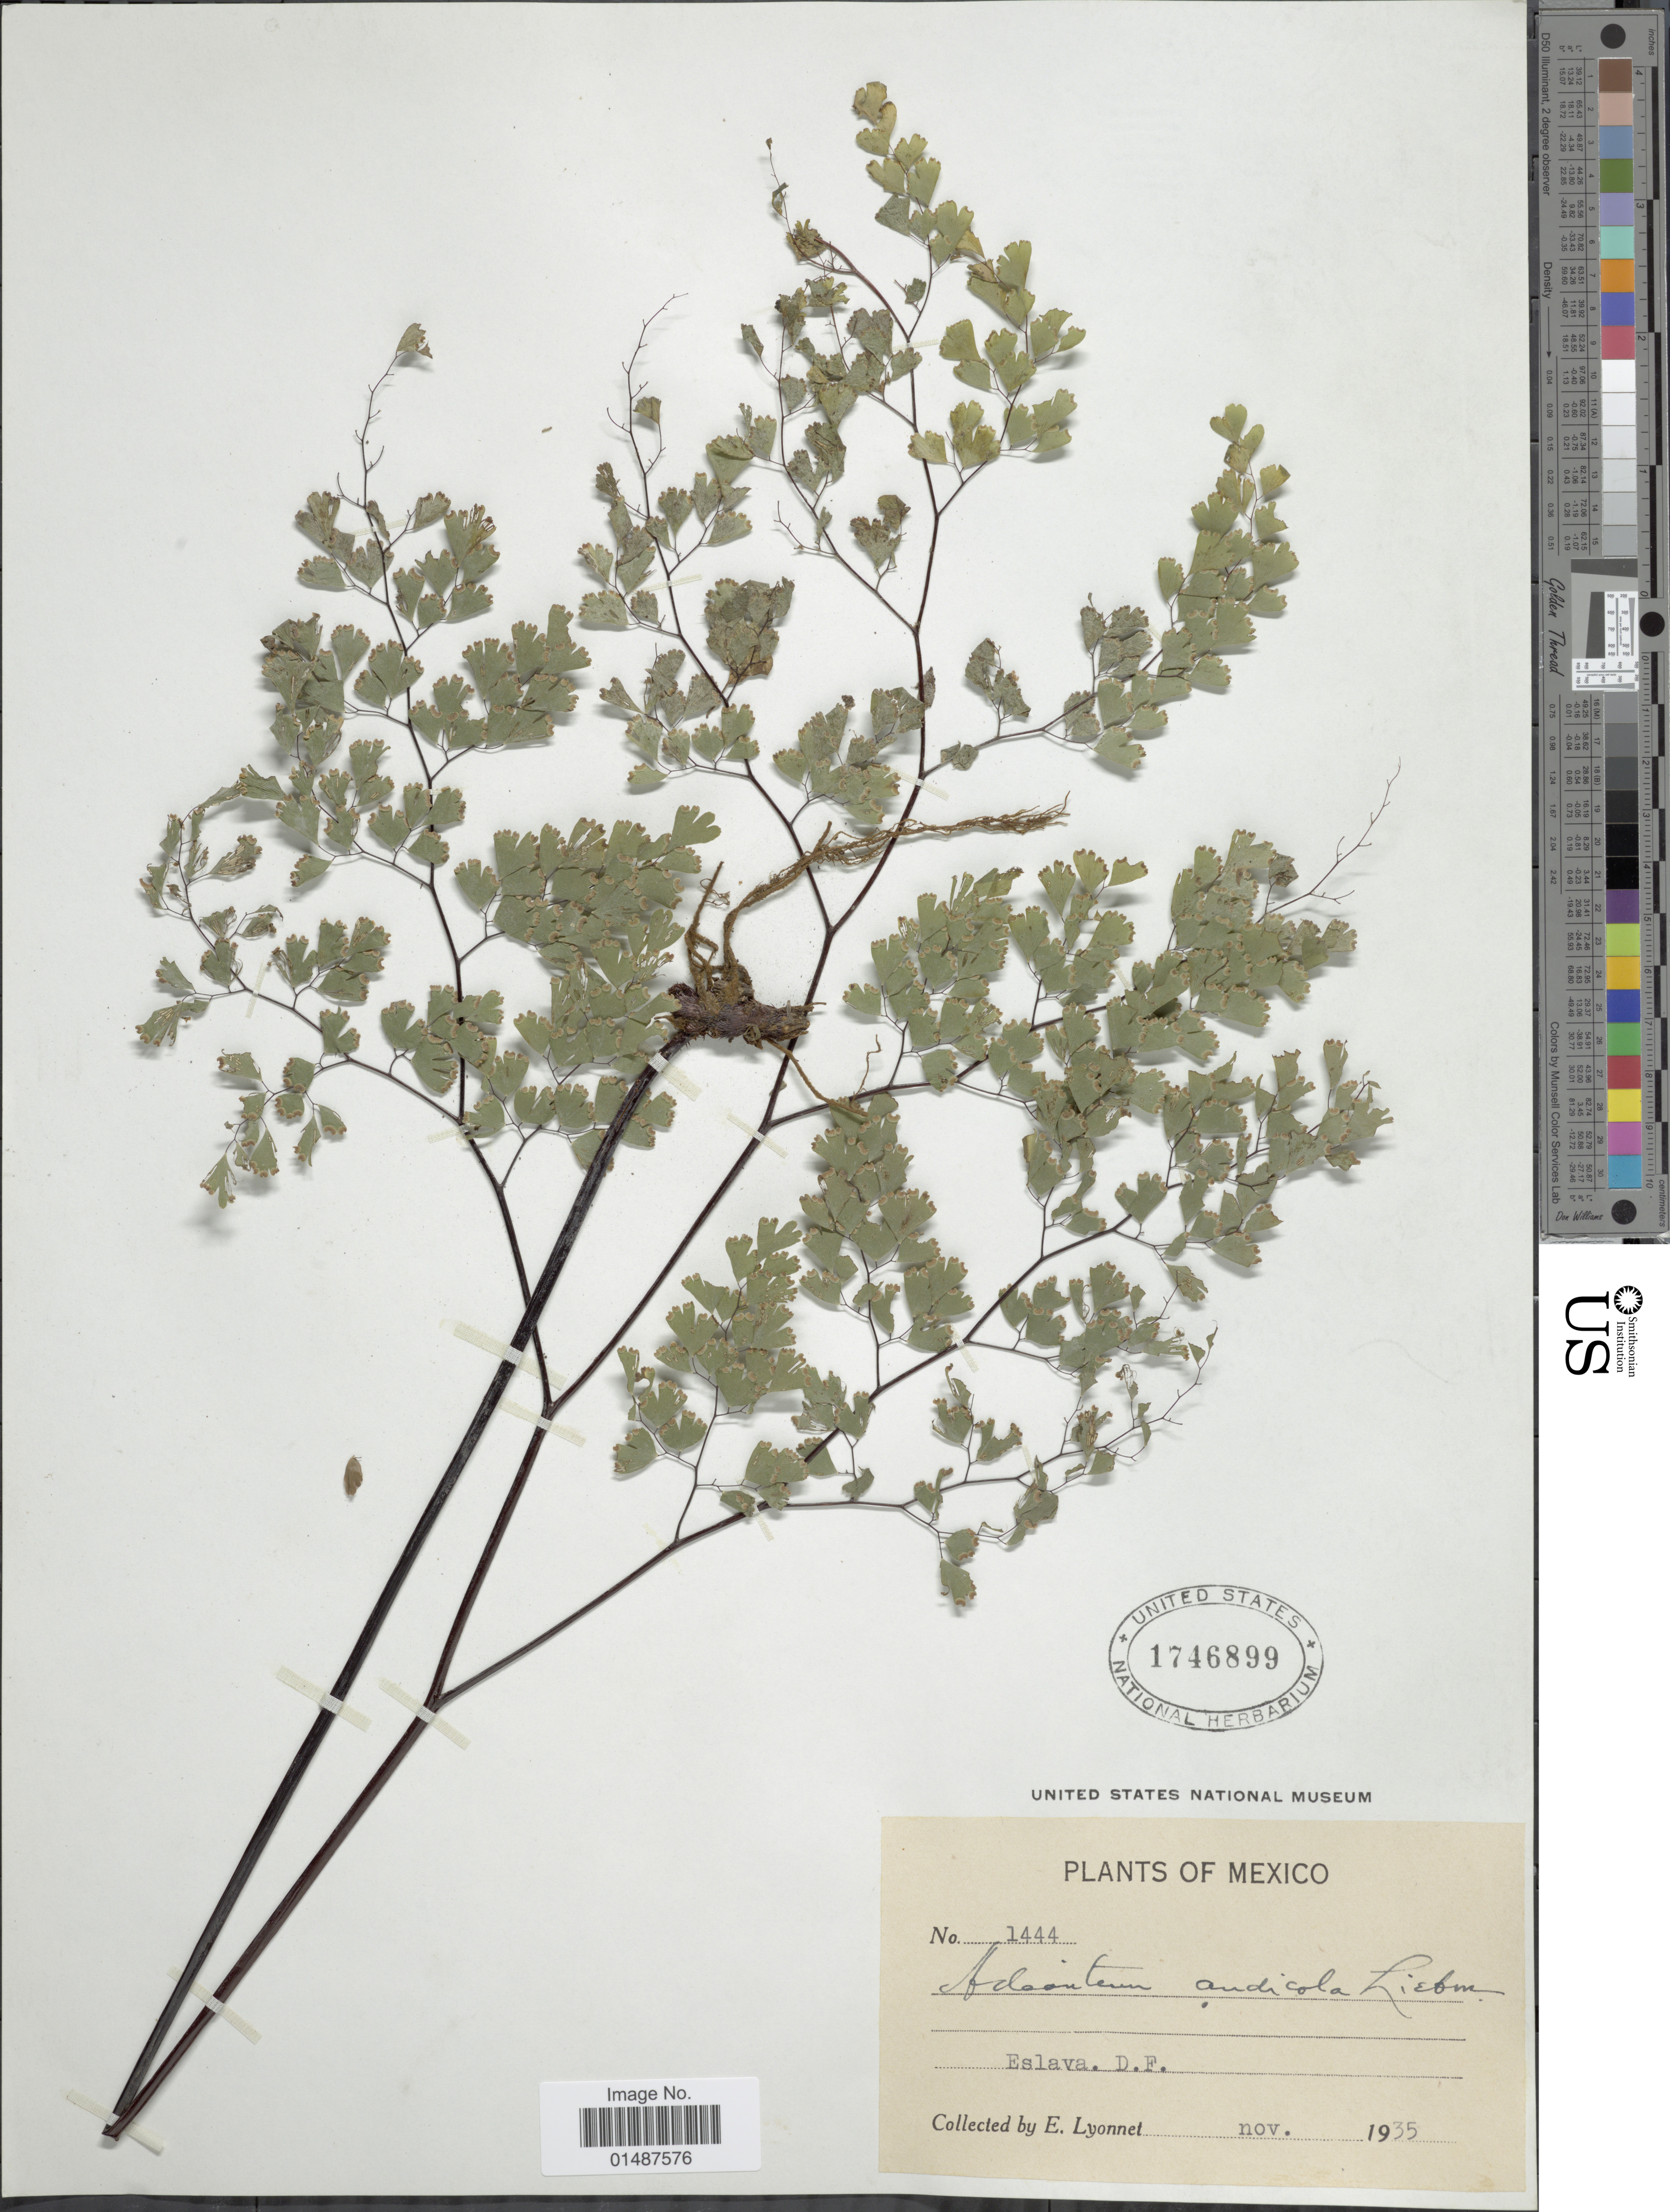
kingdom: Plantae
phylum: Tracheophyta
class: Polypodiopsida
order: Polypodiales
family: Pteridaceae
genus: Adiantum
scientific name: Adiantum andicola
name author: Liebm.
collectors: E. Lyonnet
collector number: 1444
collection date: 1935-11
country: Mexico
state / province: Distrito Federal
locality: Eslava. D. F.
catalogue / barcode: US 1746899